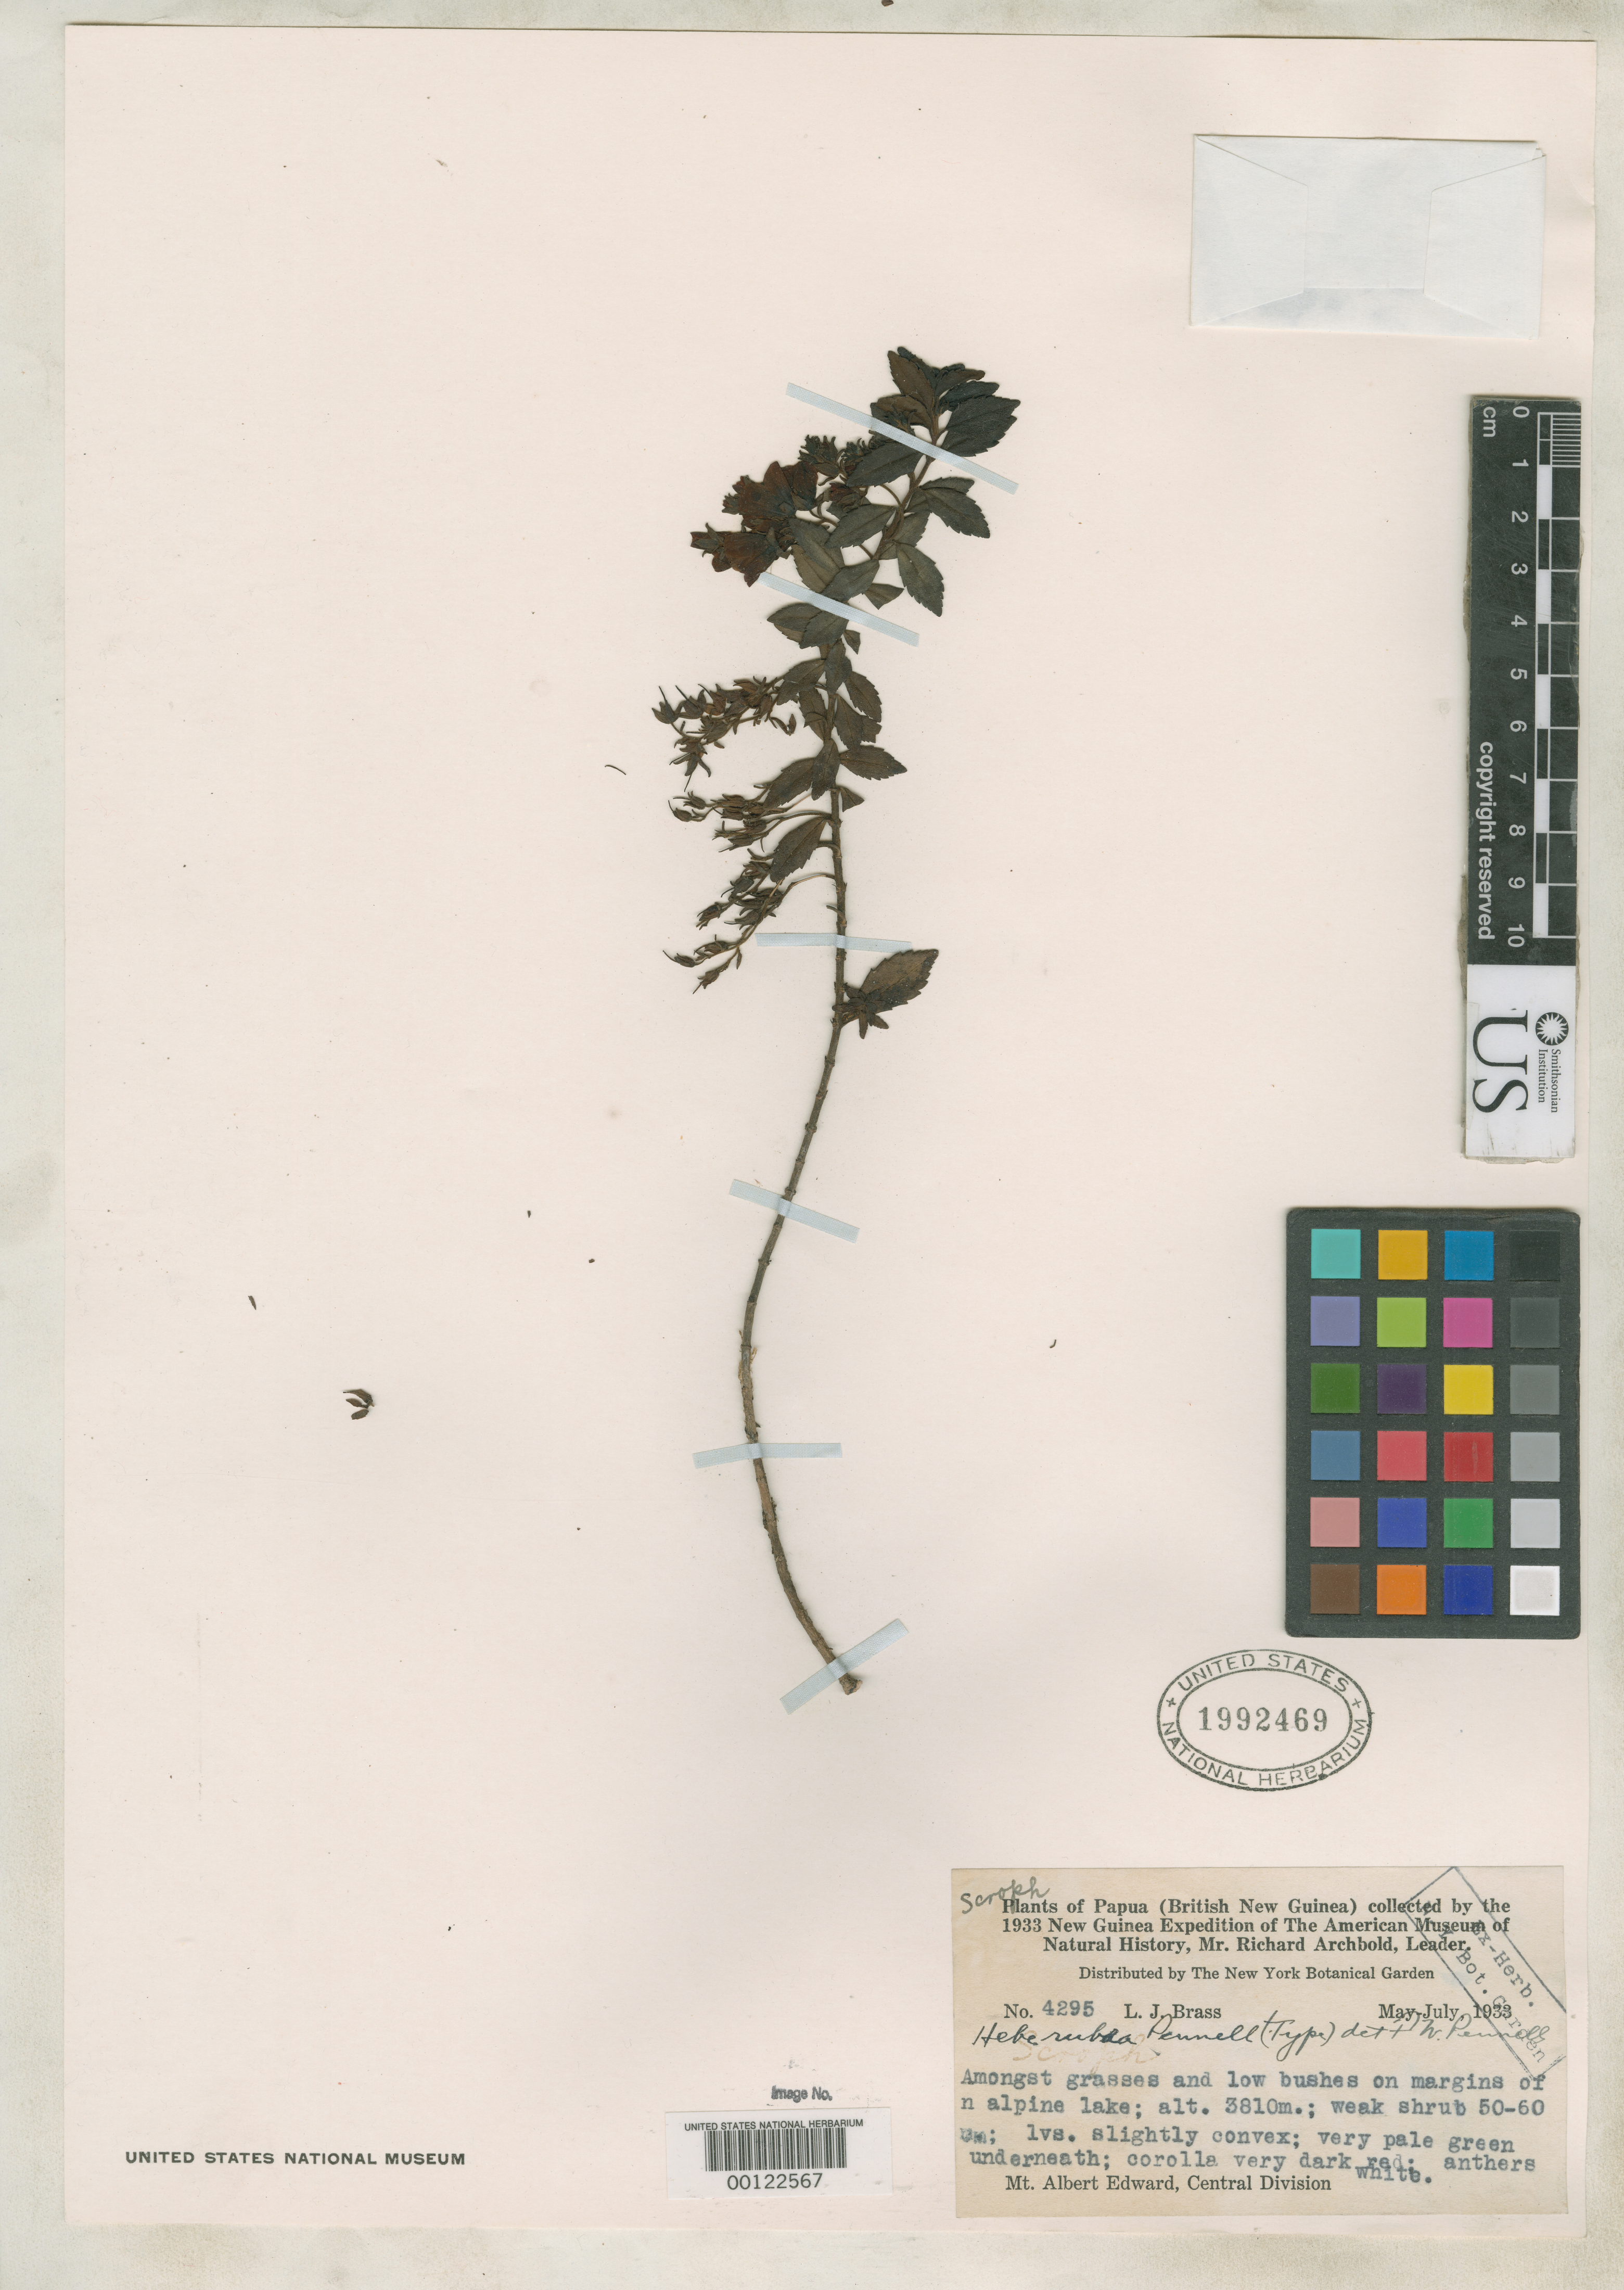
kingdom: Plantae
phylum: Tracheophyta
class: Magnoliopsida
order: Lamiales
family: Plantaginaceae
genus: Hebe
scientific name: Hebe rubra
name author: Pennell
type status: Isotype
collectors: L. J. Brass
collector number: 4295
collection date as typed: May 1933 to -- Jul 1933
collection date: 1933-05/1933-07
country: Papua New Guinea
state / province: Central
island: New Guinea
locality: Mt. Edward Albert.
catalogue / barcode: US 1992469